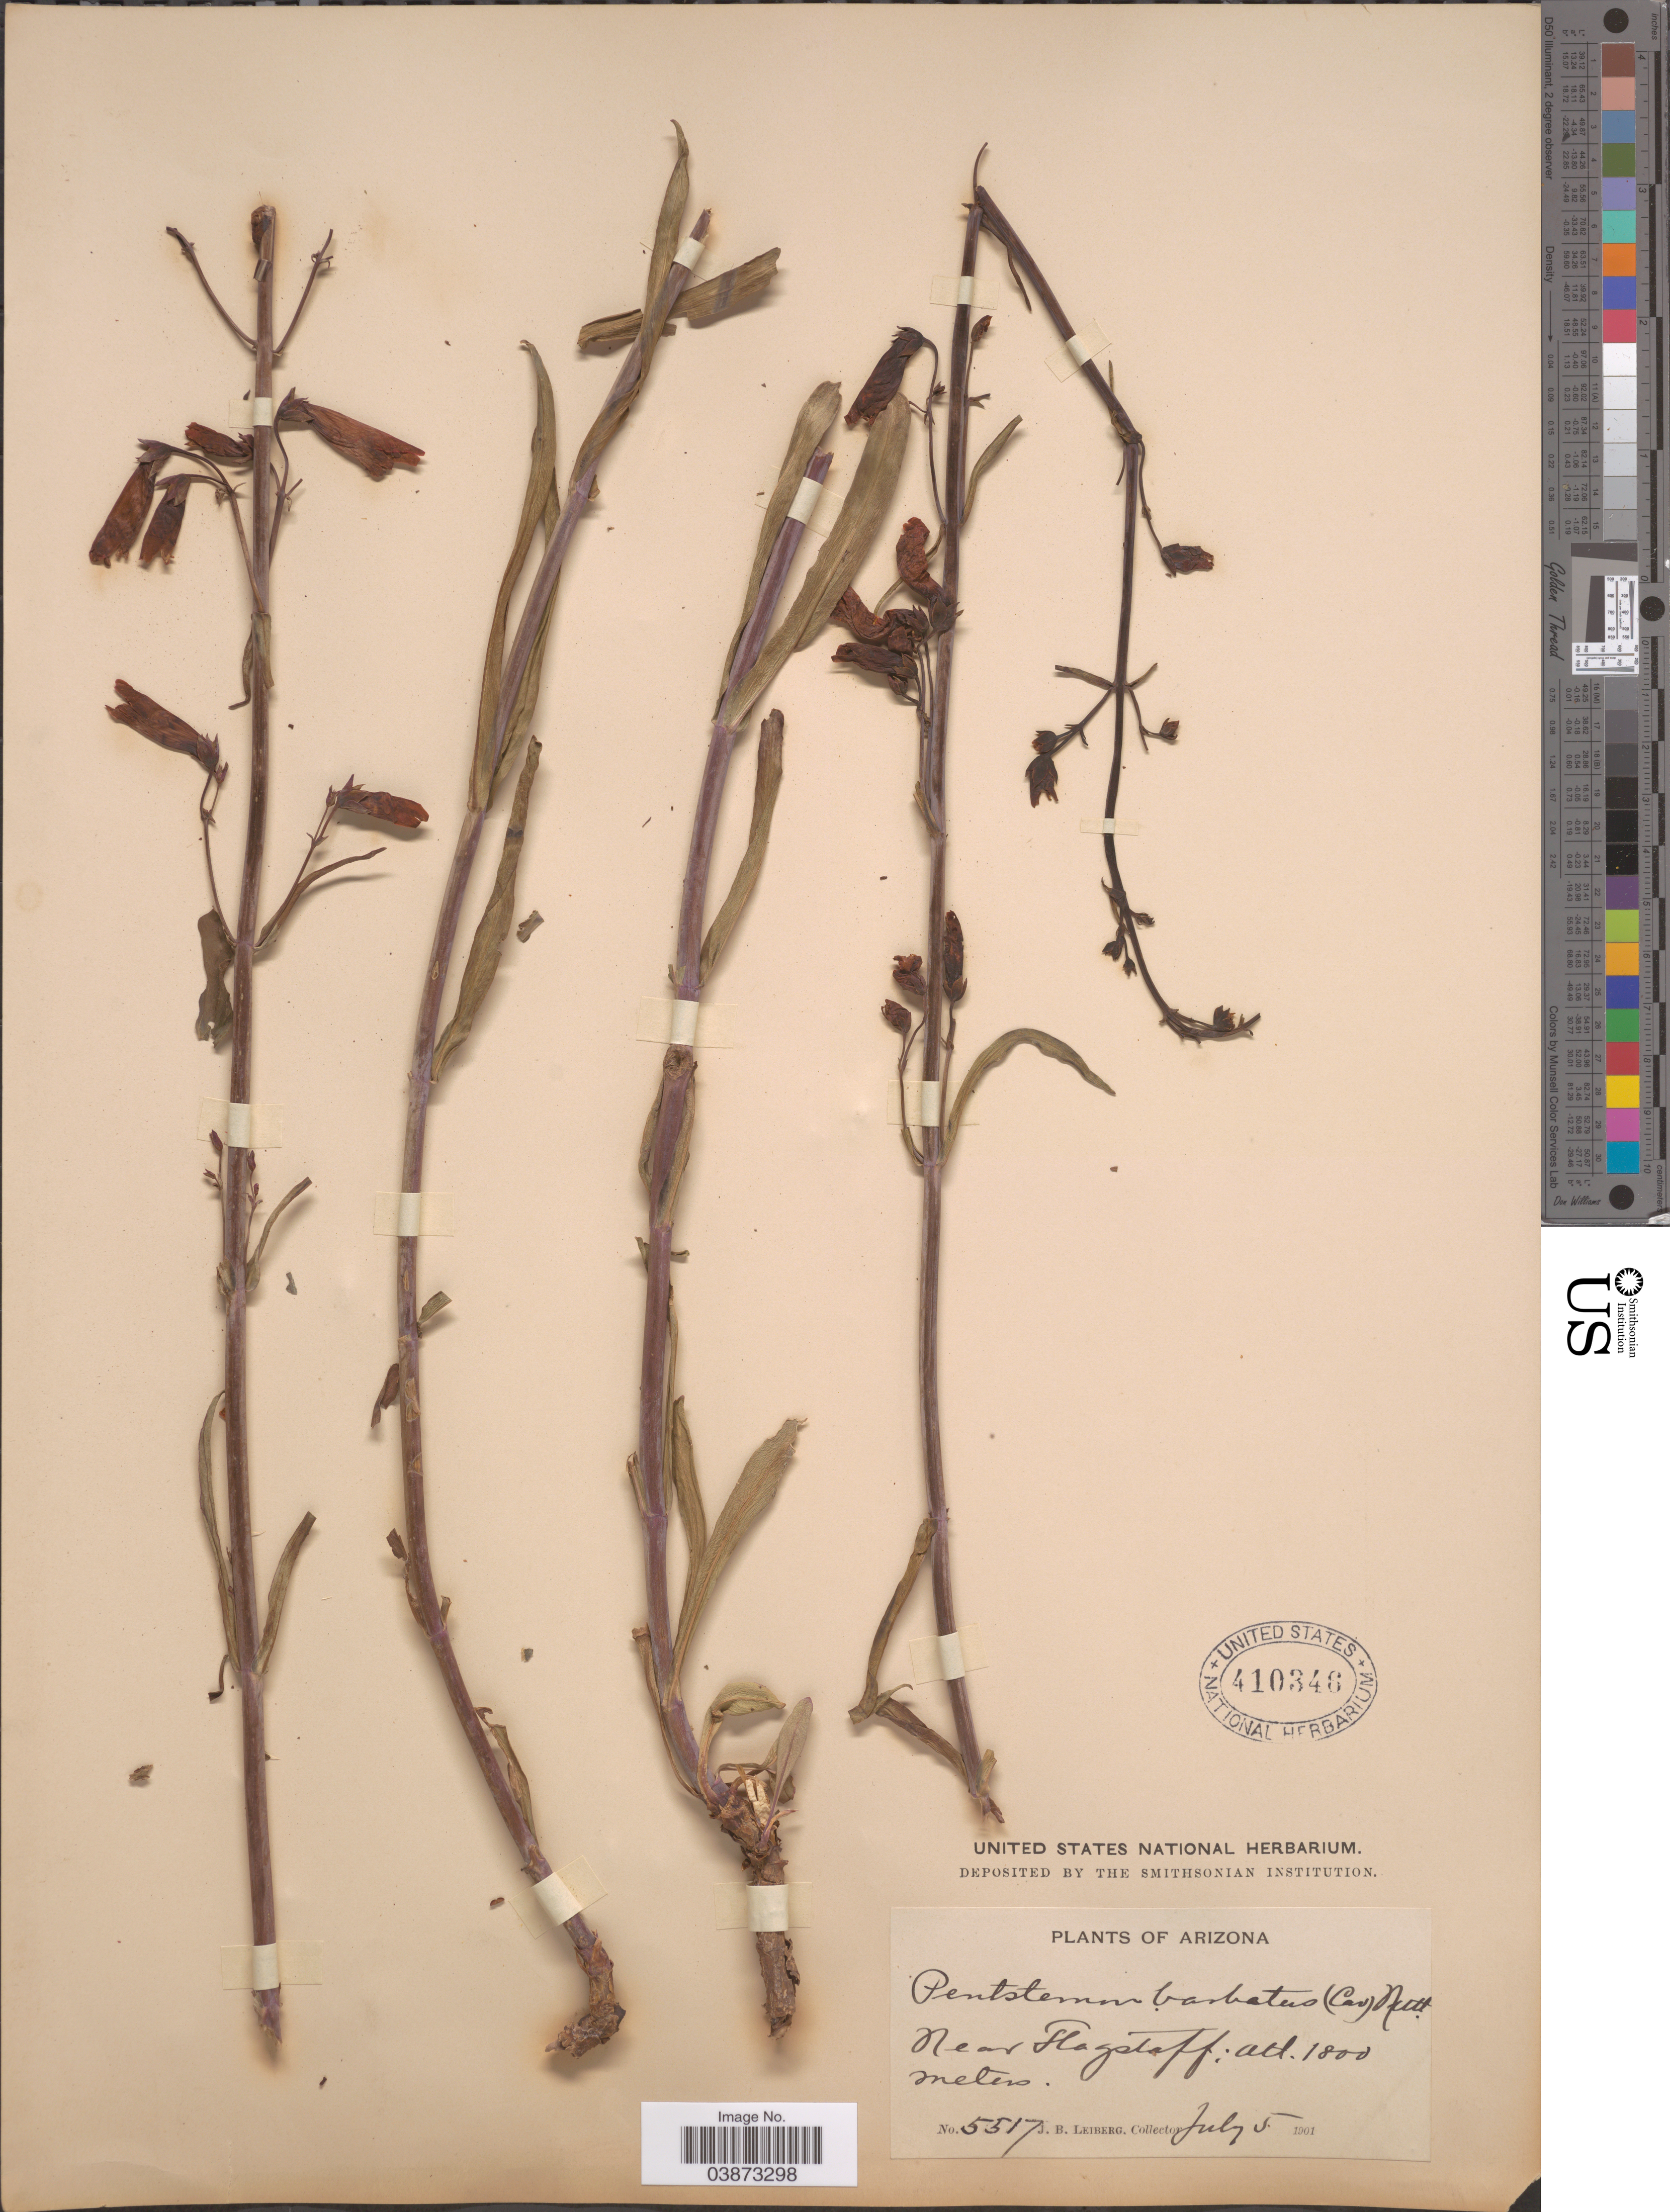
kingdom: Plantae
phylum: Tracheophyta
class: Magnoliopsida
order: Lamiales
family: Plantaginaceae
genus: Penstemon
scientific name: Penstemon barbatus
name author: (Cav.) Roth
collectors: J. B. Leiberg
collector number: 5517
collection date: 1901-07-05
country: United States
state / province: Arizona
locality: Near Flagstaff.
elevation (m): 1800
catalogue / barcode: US 410346